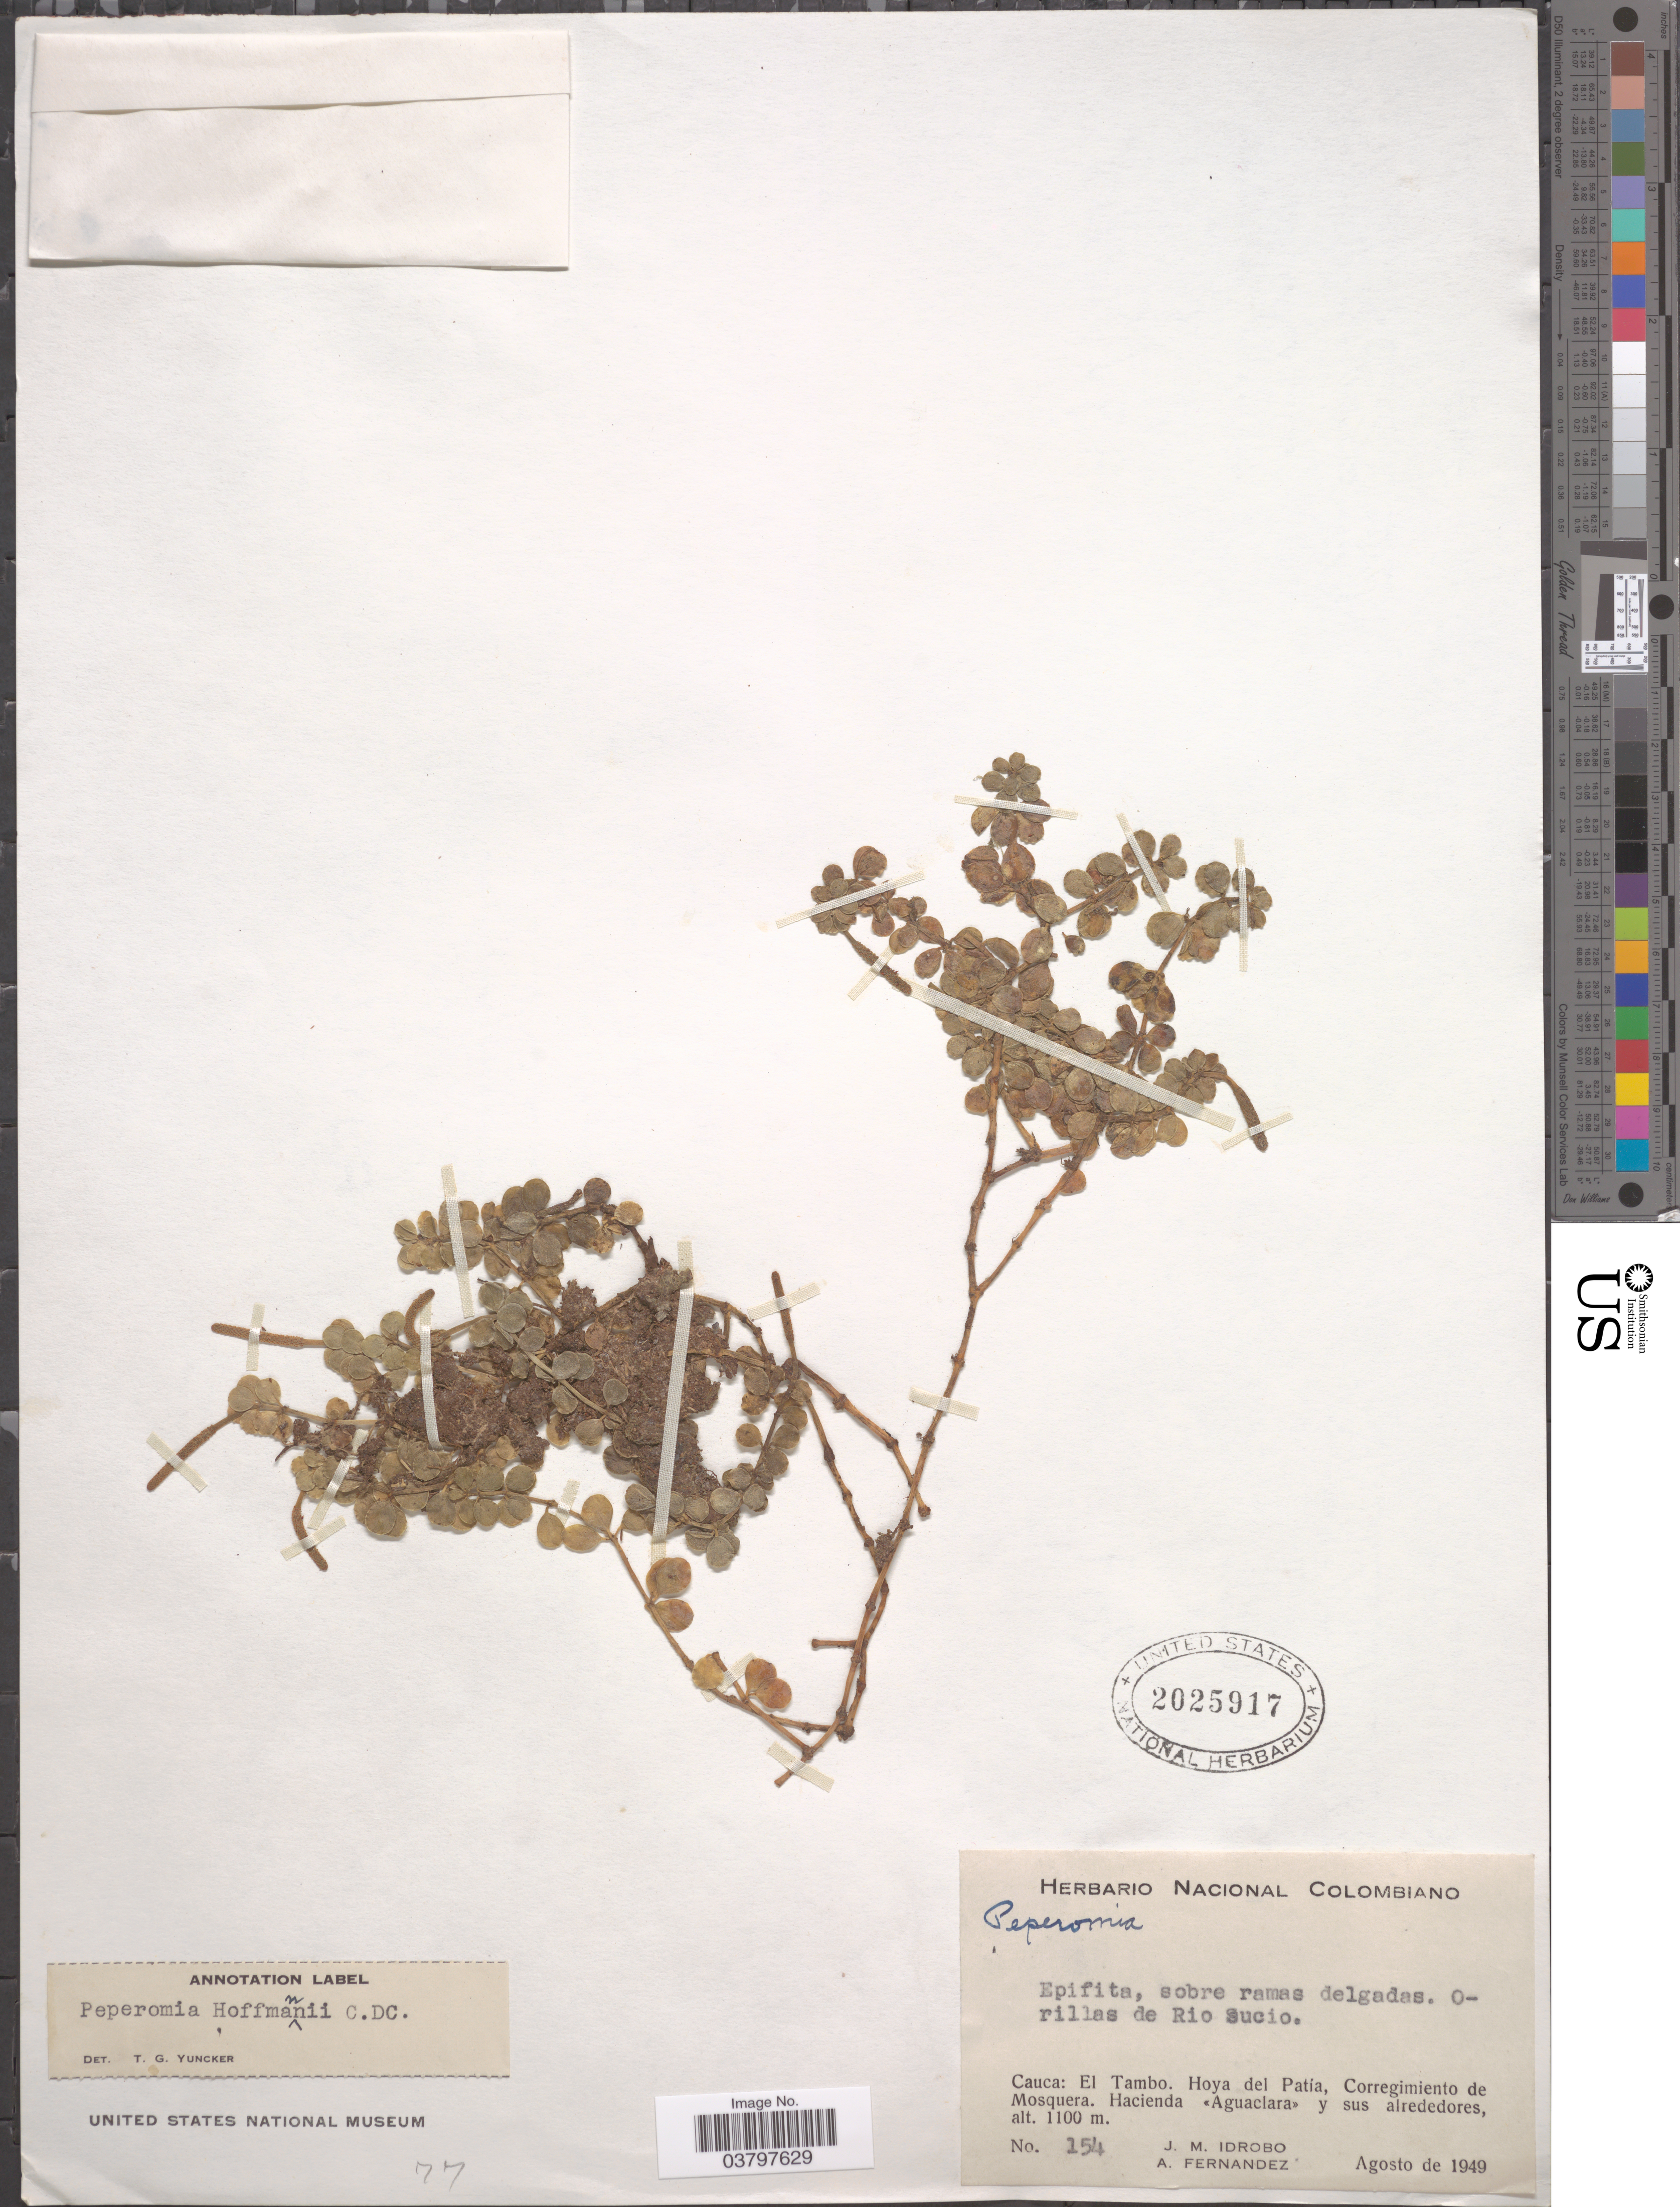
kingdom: Plantae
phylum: Tracheophyta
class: Magnoliopsida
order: Piperales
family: Piperaceae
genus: Peperomia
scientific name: Peperomia berlandieri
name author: Miq.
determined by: Jiménez, José Estaban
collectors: J. M. Idrobo & A. Fernandez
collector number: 154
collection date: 1949-08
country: Colombia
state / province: Cauca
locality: El Tambo. Hoya del Patía, Corregimiento de Mosquera. Hacienda «Aguaclara» y sus alrededores.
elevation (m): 1100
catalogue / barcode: US 2025917